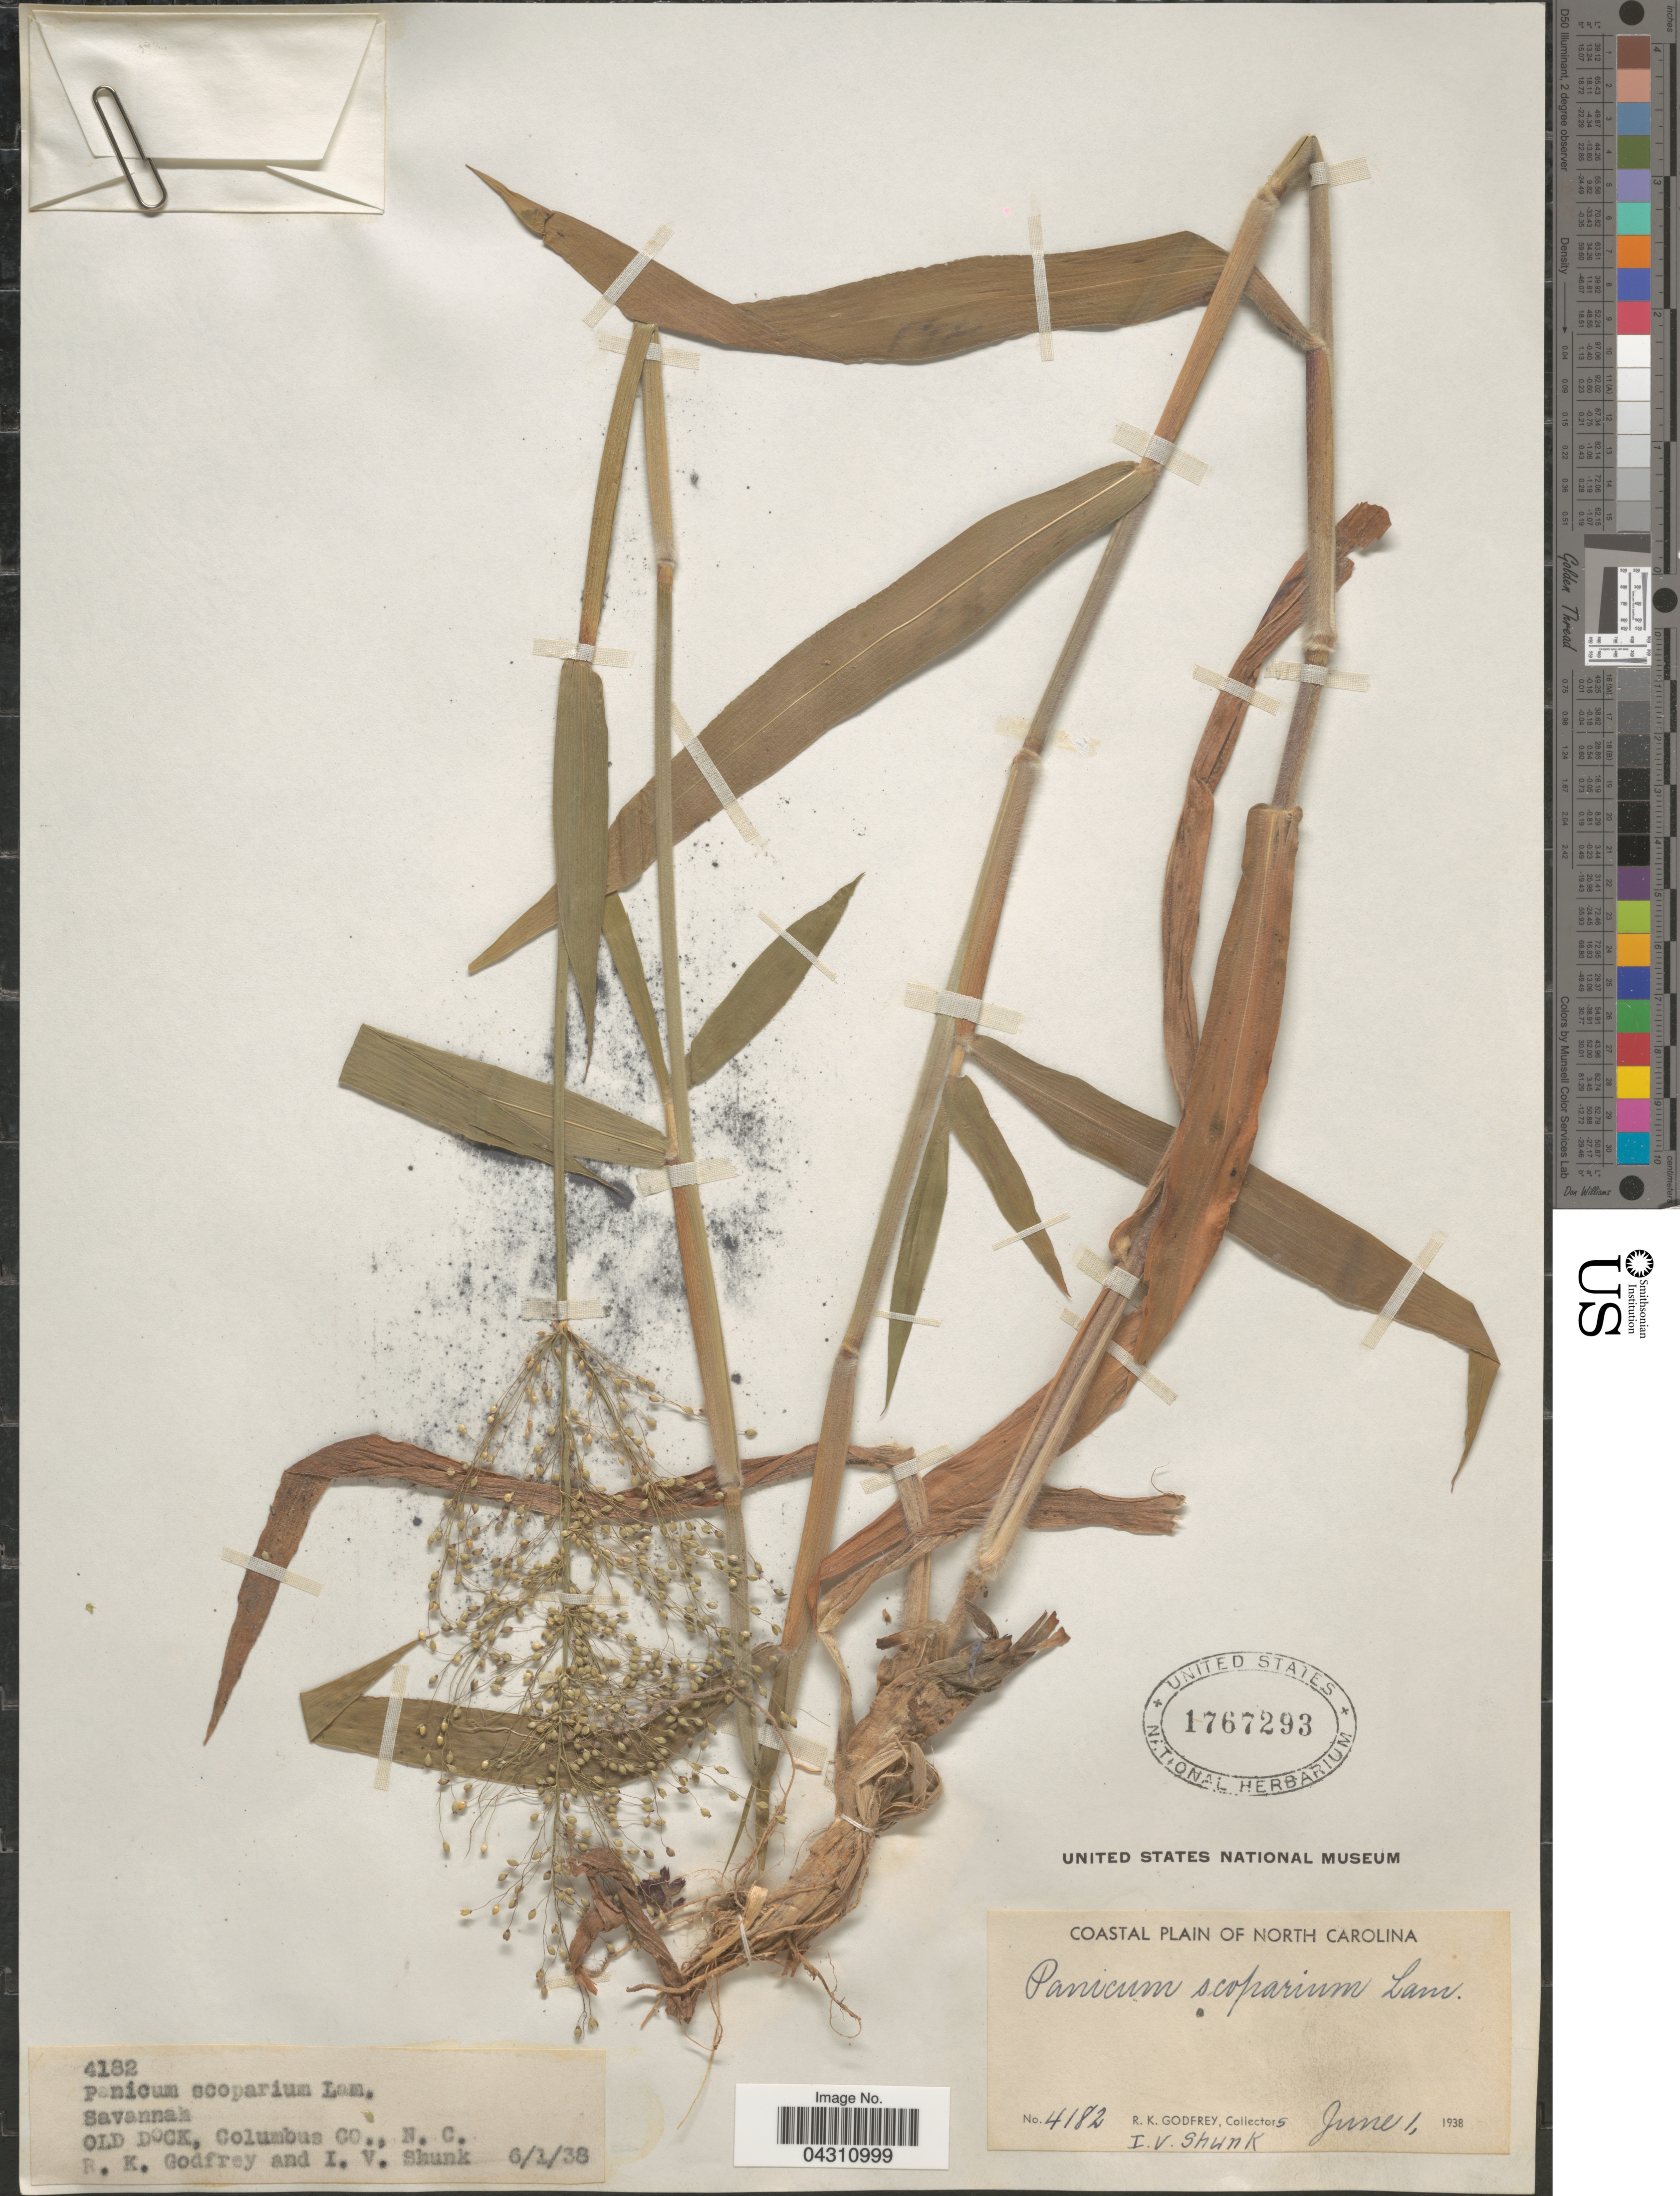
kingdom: Plantae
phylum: Tracheophyta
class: Liliopsida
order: Poales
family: Poaceae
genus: Dichanthelium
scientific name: Dichanthelium scoparium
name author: (Lam.) Gould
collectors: R. K. Godfrey & I. Shunk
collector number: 4182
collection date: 1938-06-01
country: United States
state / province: North Carolina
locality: Old Dock, Columbus Co. Coastal Plain of North Carolina.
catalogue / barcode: US 1767293